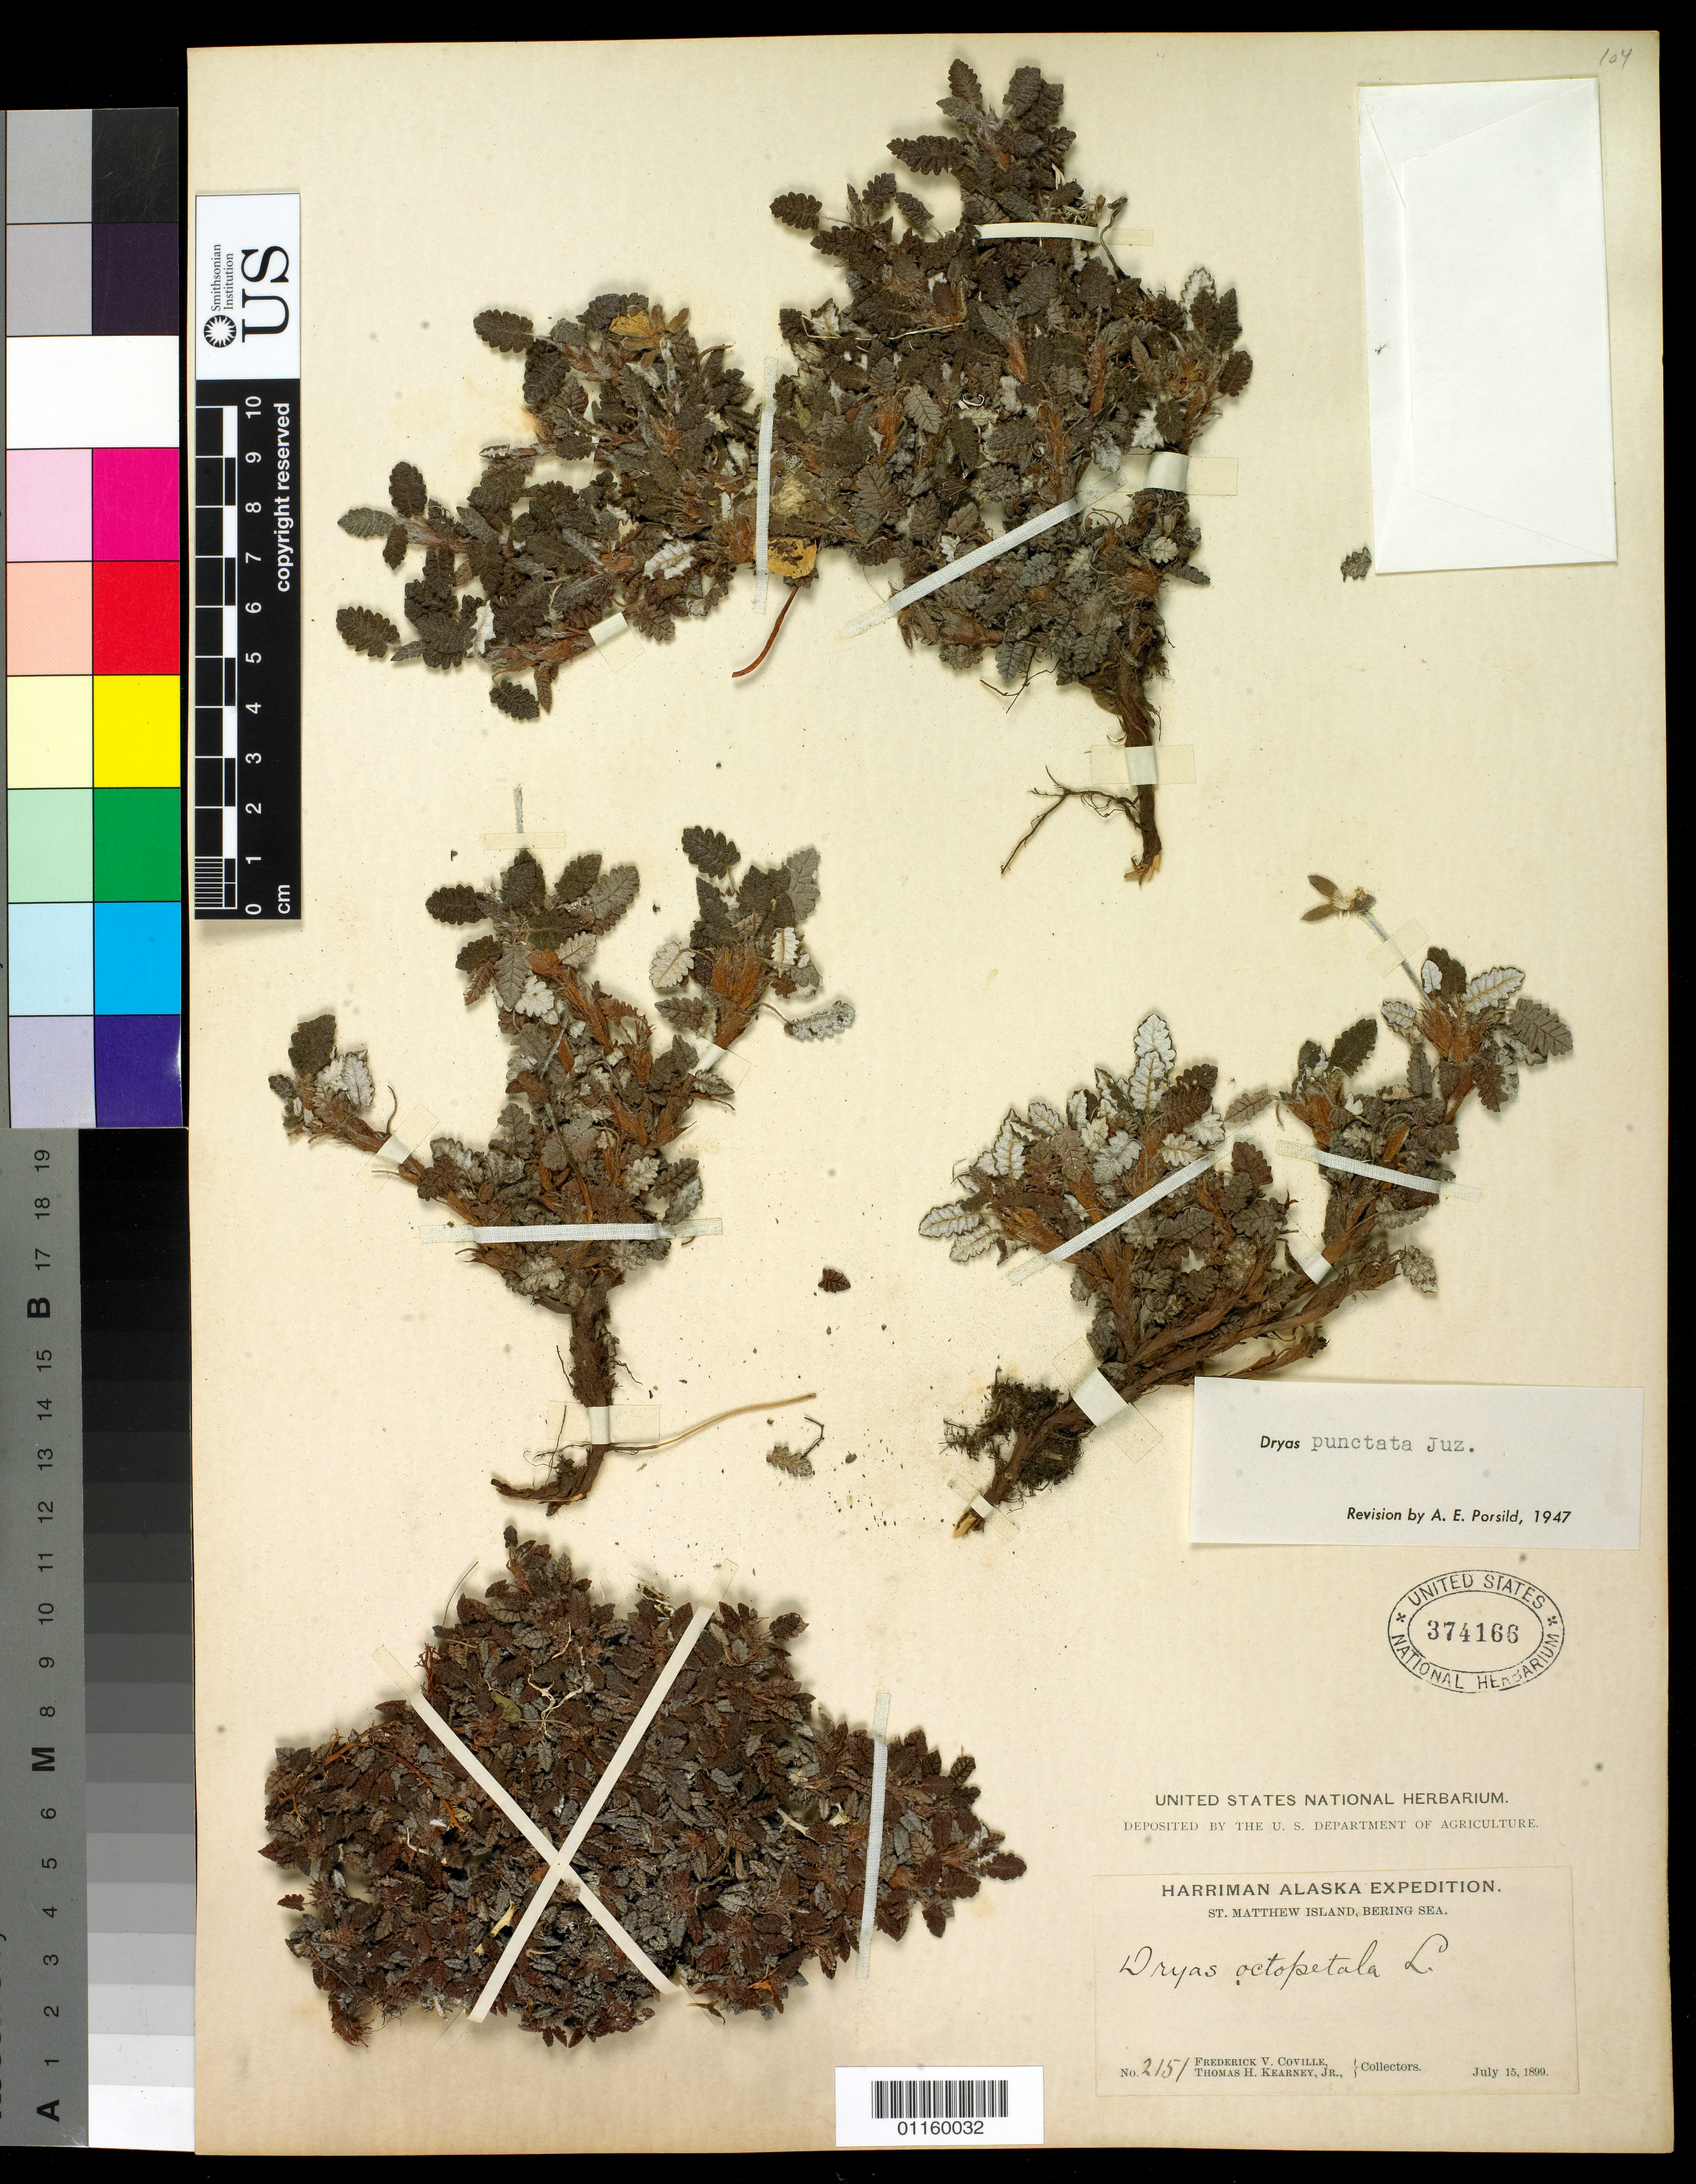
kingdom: Plantae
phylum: Tracheophyta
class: Magnoliopsida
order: Rosales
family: Rosaceae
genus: Dryas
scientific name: Dryas punctata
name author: Juz.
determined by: Porsild, A. E.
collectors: F. V. Coville & T. H. Kearney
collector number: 2151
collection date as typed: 15 Jul 1899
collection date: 1899-07-15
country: United States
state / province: Alaska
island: St. Matthew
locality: Bering Sea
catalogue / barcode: US 374166